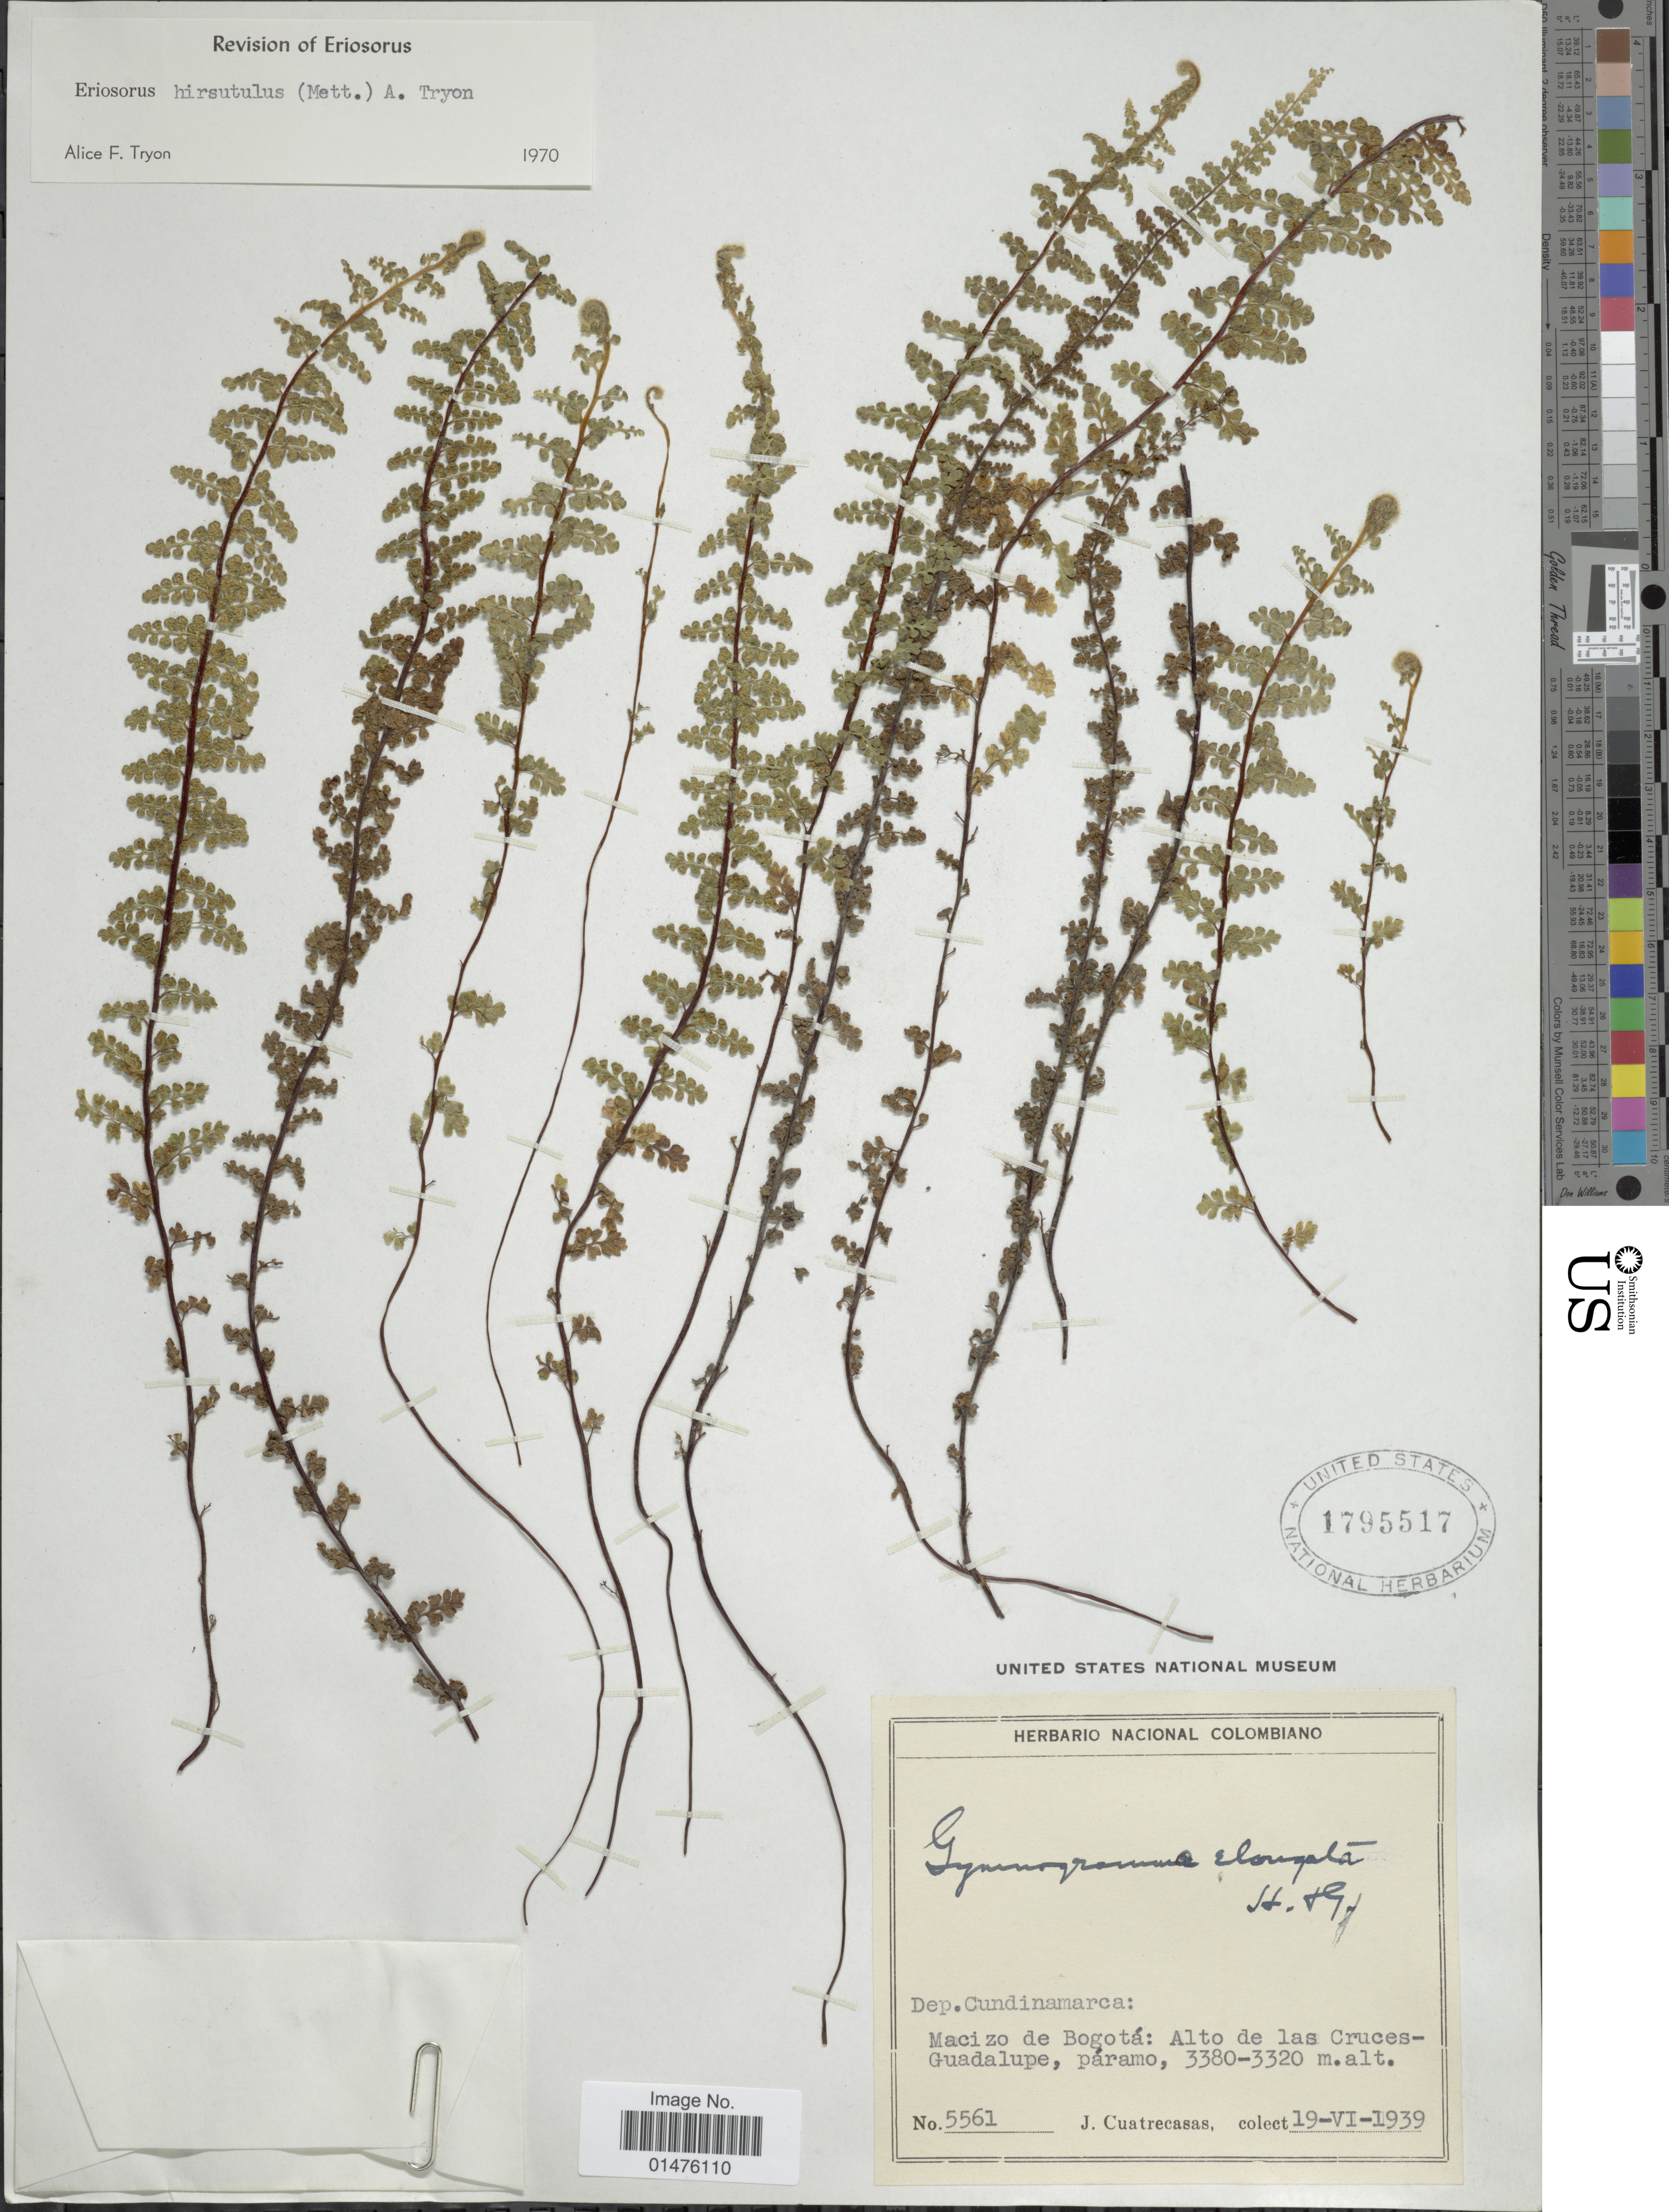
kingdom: Plantae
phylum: Tracheophyta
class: Polypodiopsida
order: Polypodiales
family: Pteridaceae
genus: Jamesonia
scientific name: Jamesonia hirsutula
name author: (Mett.) Christenh.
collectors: J. Cuatrecasas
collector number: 5561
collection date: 1939-06-19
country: Colombia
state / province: Cundinamarca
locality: Dep. Cundinamarca: macizo de Bogotá: Alto de las Cruces-Guadalupe, páramo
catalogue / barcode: US 1795517